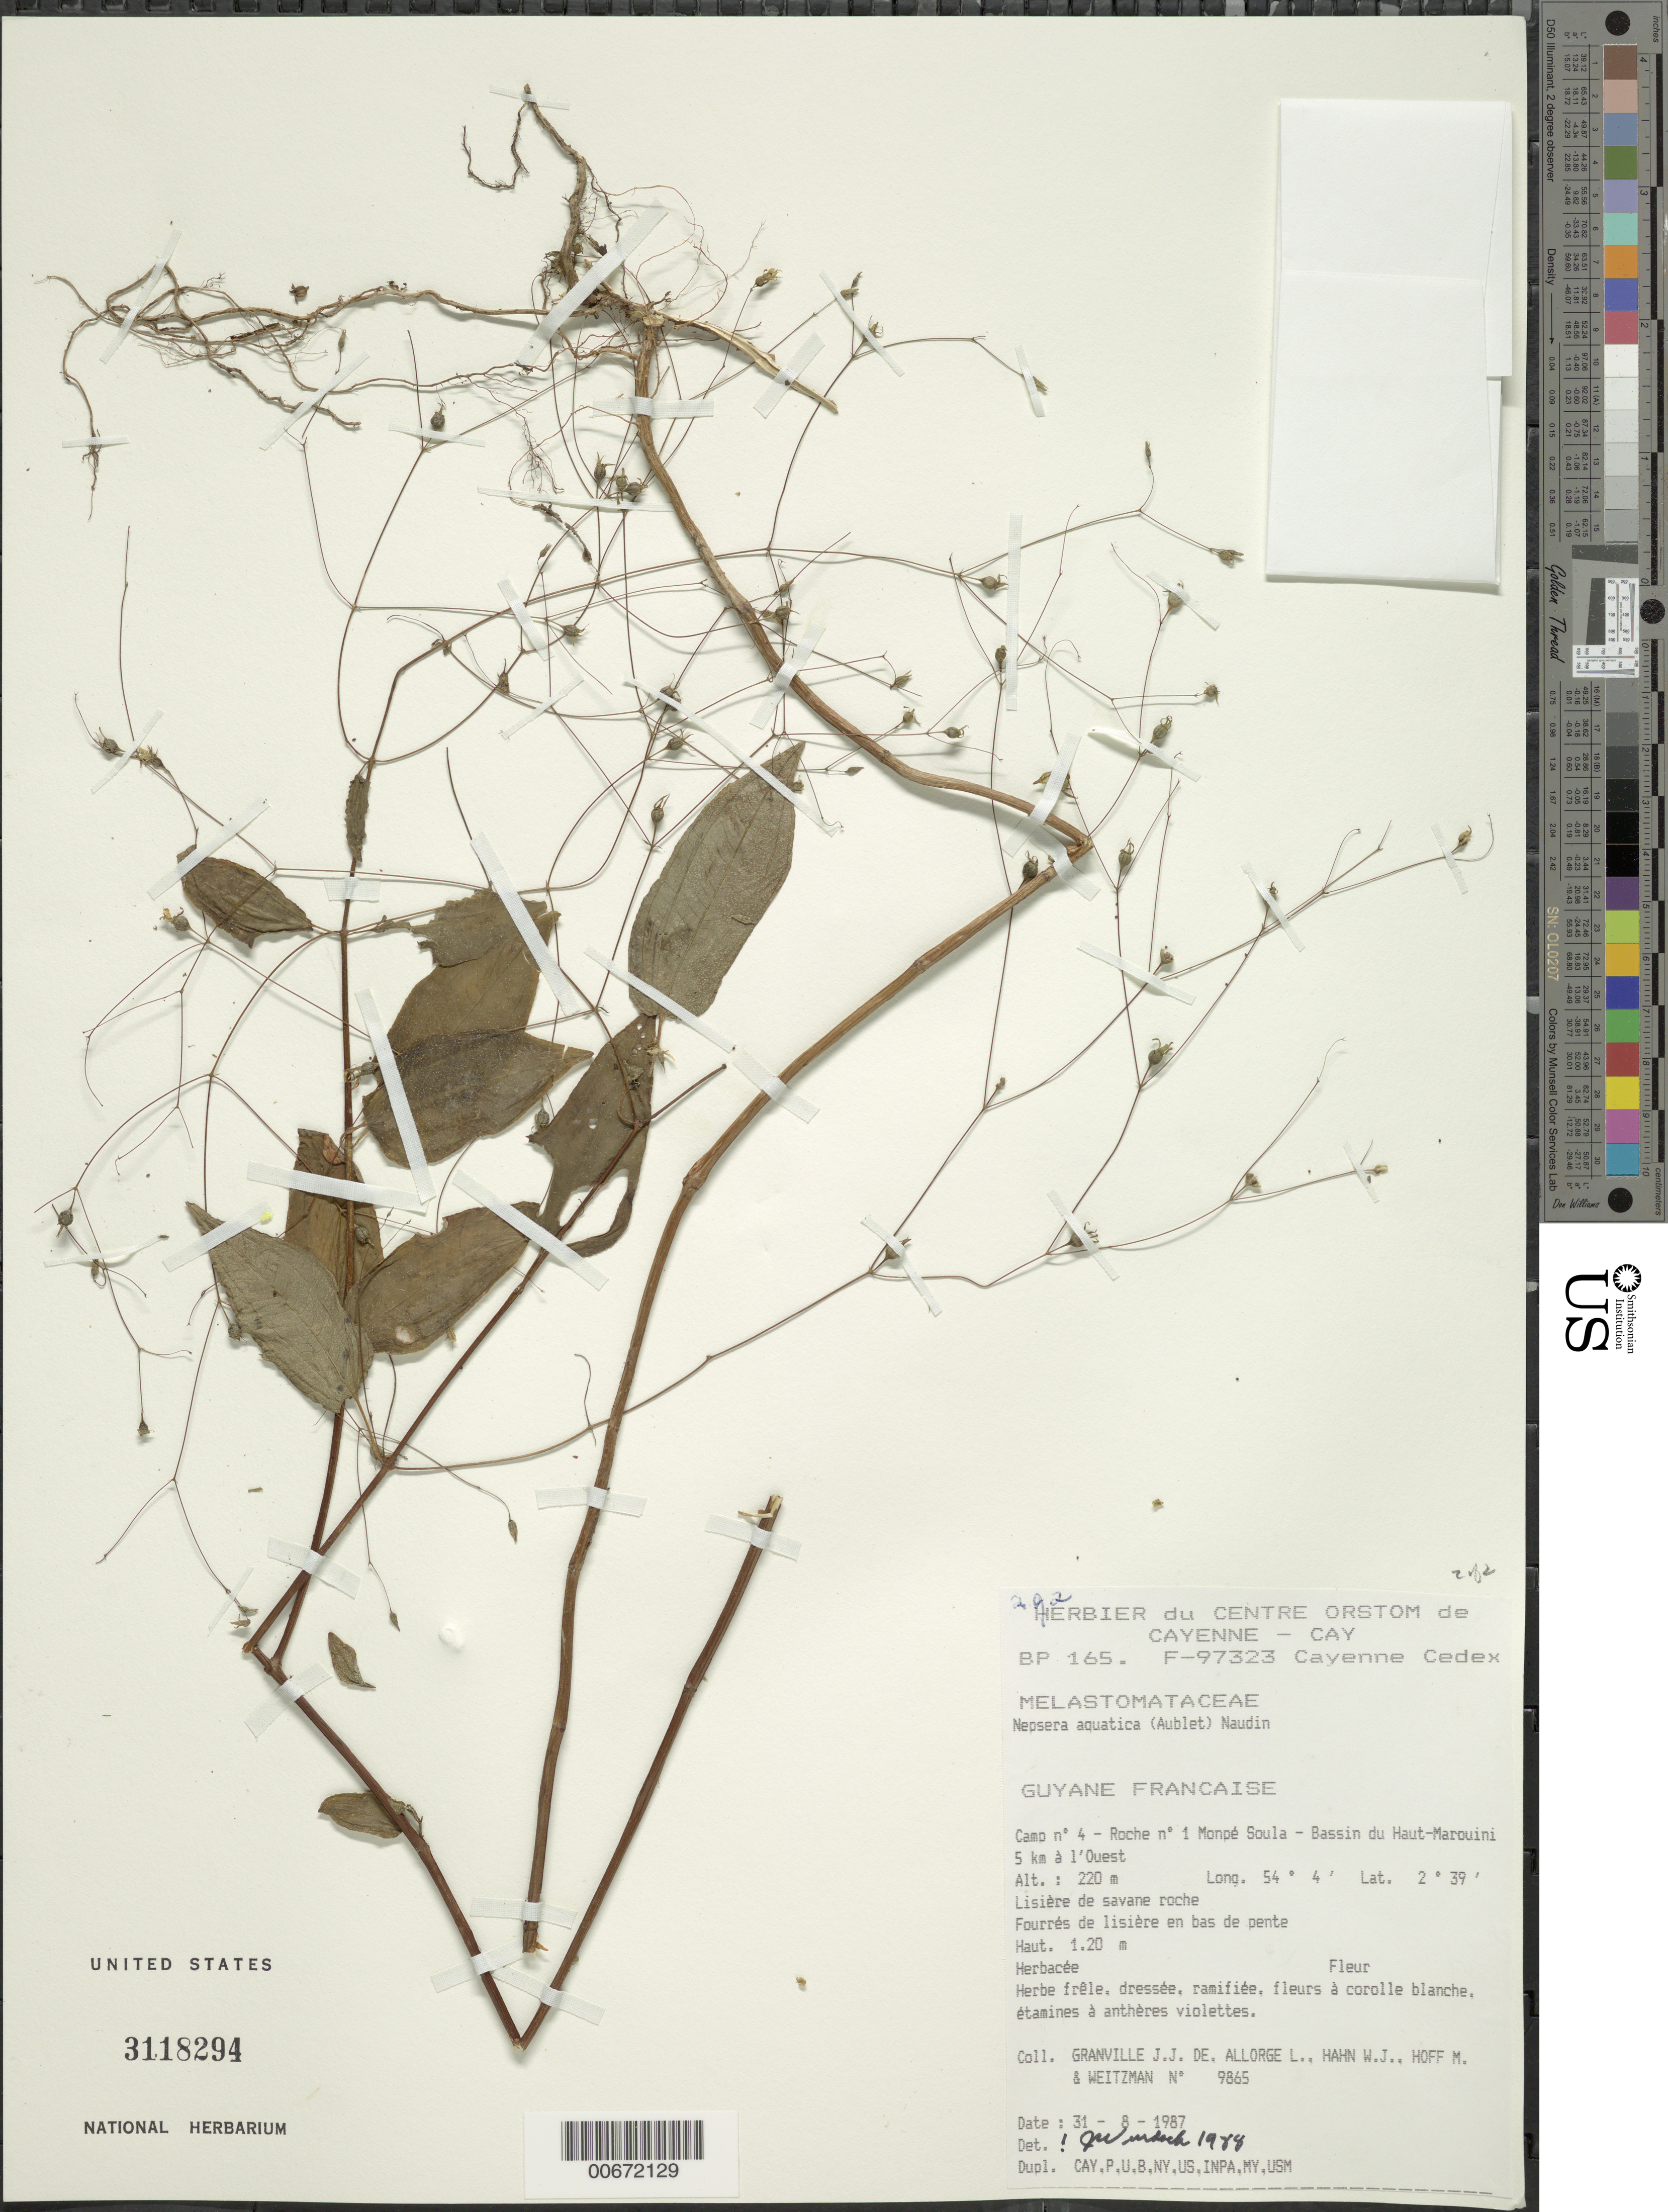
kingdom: Plantae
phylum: Tracheophyta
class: Magnoliopsida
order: Myrtales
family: Melastomataceae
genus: Nepsera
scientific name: Nepsera aquatica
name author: (Aubl.) Naudin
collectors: J.-J. de Granville, L. Allorge, W. J. Hahn, M. Hoff & Weitzman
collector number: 9865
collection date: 1987-08-31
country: French Guiana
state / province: Cayenne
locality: Guyane Francaise. Ca mp no 4 - Roche no 1 Monpé Soula - Bassin du Haut-Marouini 5 km à l'Ouest.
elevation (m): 220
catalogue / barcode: US 3118294